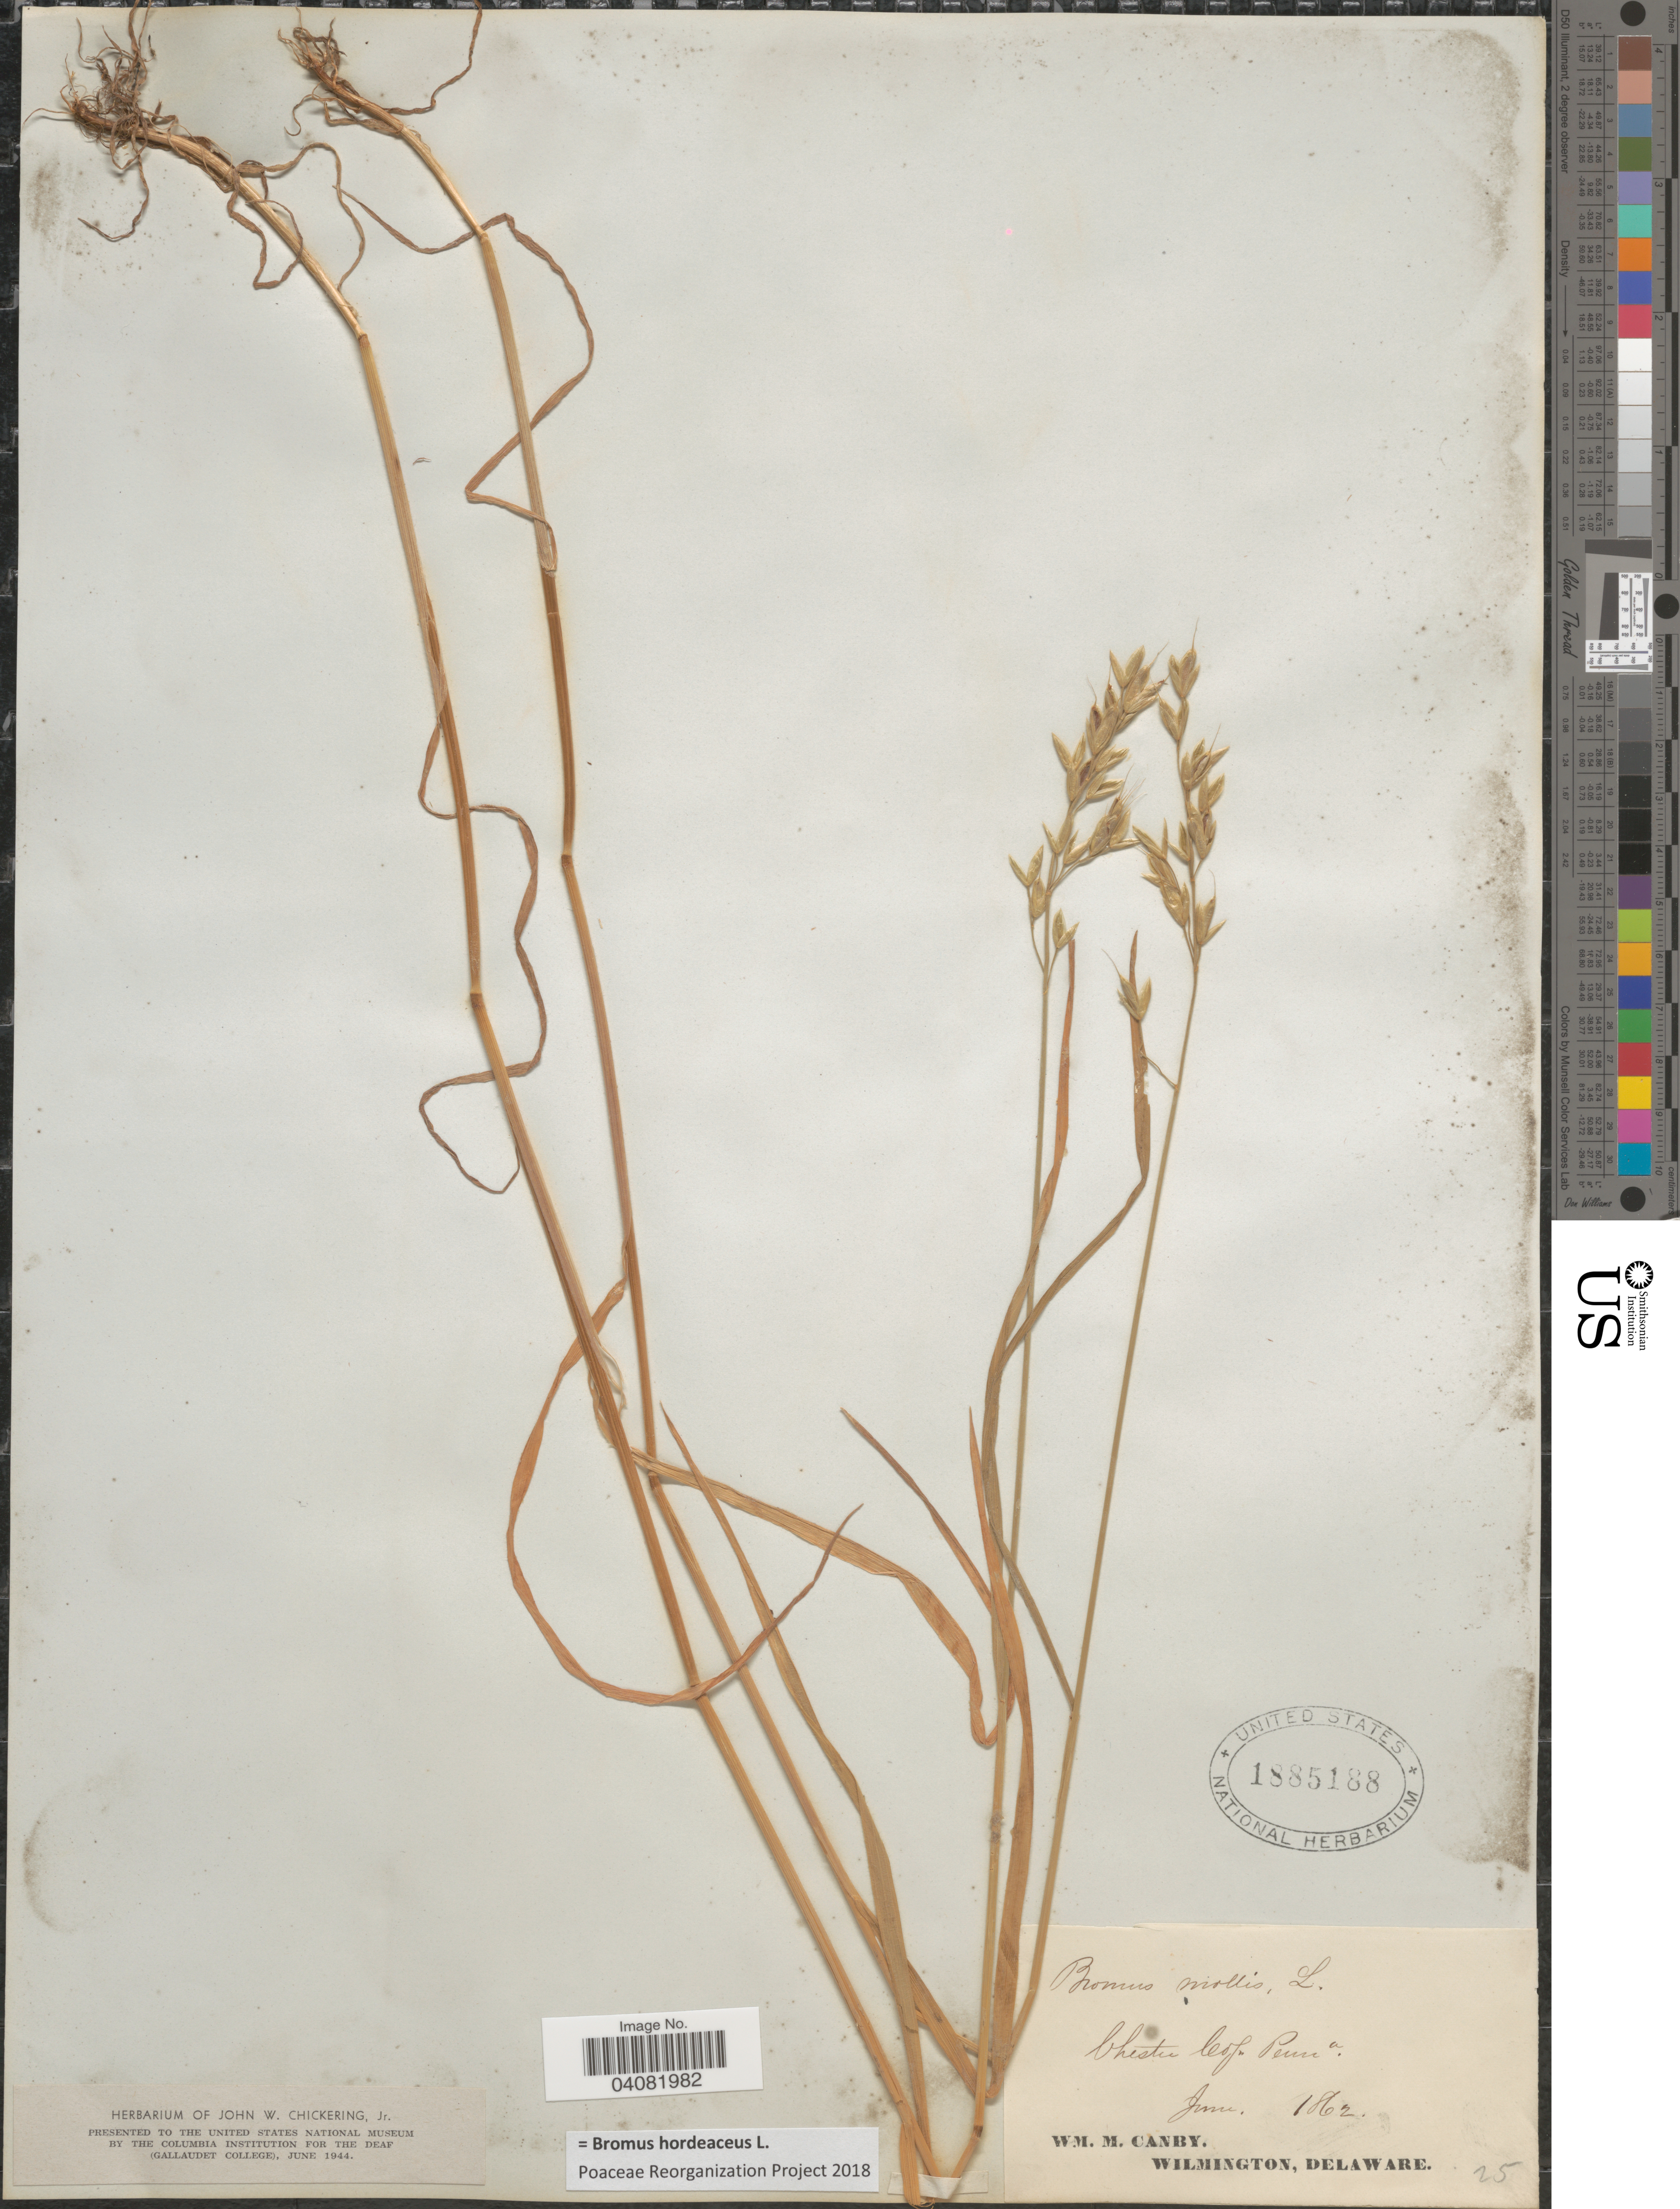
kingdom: Plantae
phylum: Tracheophyta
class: Liliopsida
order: Poales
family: Poaceae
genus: Bromus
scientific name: Bromus hordeaceus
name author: L.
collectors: W. M. Canby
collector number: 25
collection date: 1862-06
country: United States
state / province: Pennsylvania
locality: Chester Cos.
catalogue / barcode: US 1885188